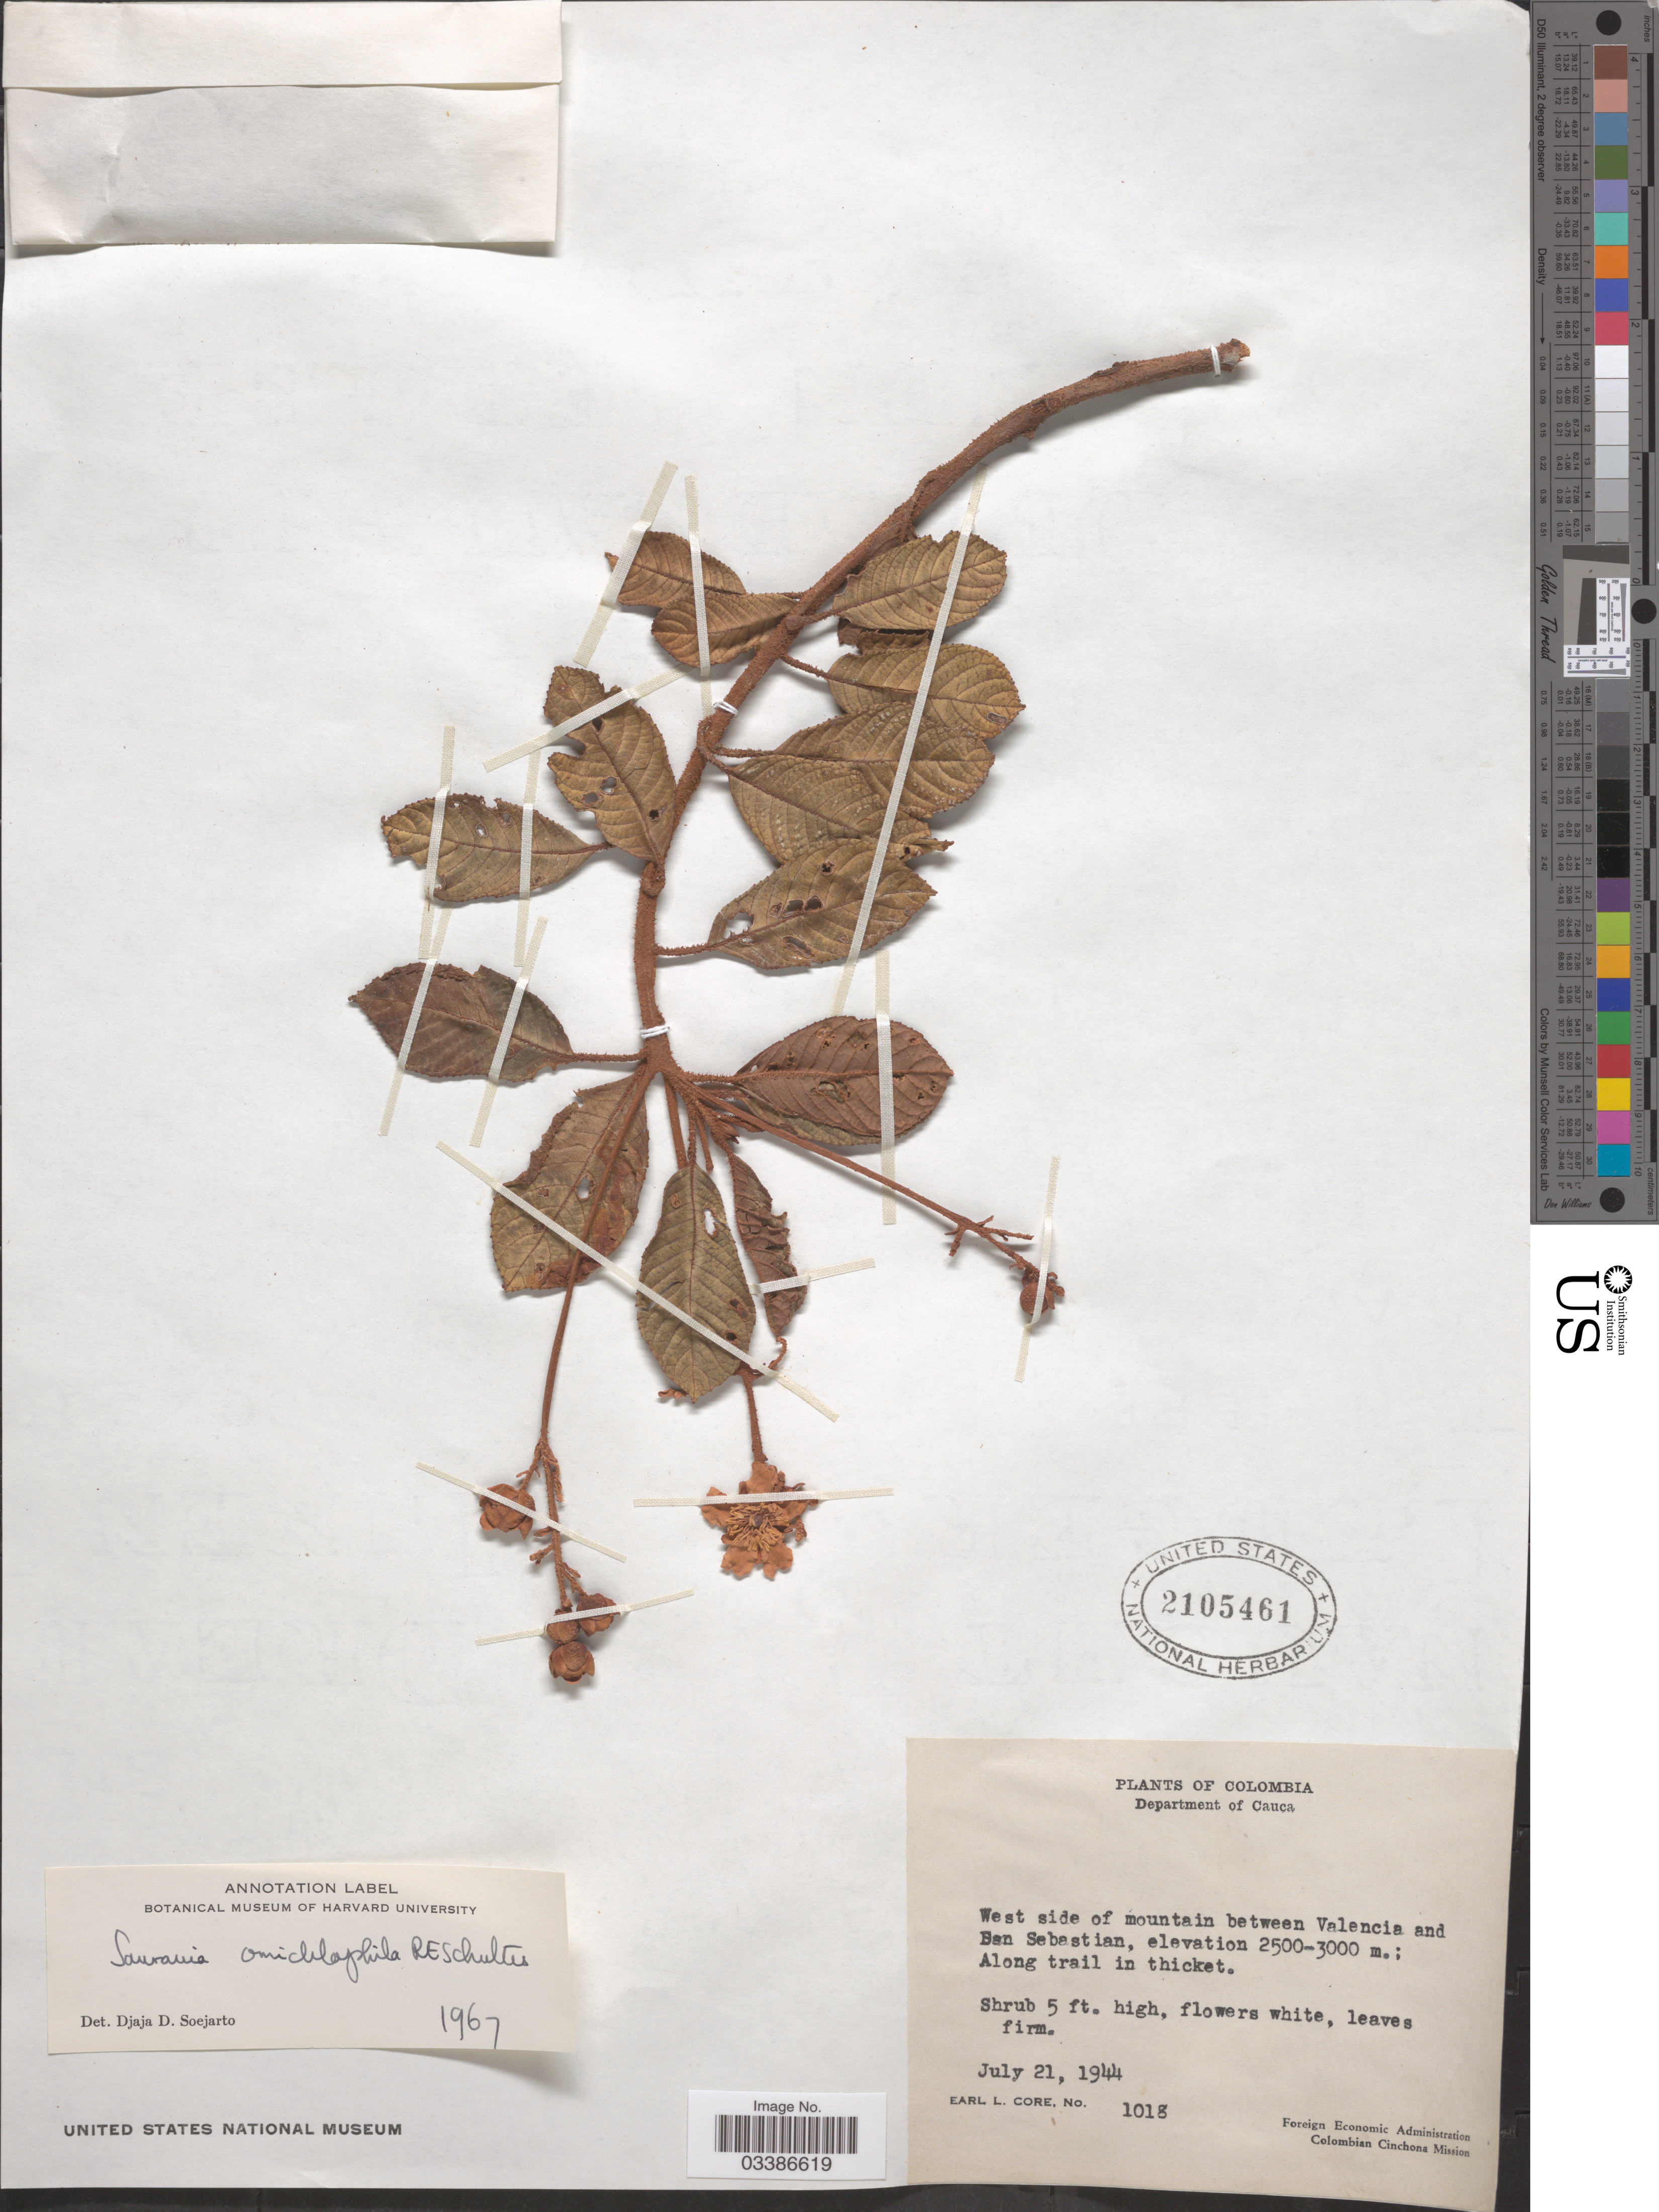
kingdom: Plantae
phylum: Tracheophyta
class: Magnoliopsida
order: Ericales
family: Actinidiaceae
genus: Saurauia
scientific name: Saurauia omichlophila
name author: R.E. Schult.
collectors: E. L. Core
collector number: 1018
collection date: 1944-07-21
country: Colombia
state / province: Cauca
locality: Department of Cauca. West side of mountain between Valencia and San Sebatian. Along trail in thicket.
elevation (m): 2500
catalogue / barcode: US 2105461